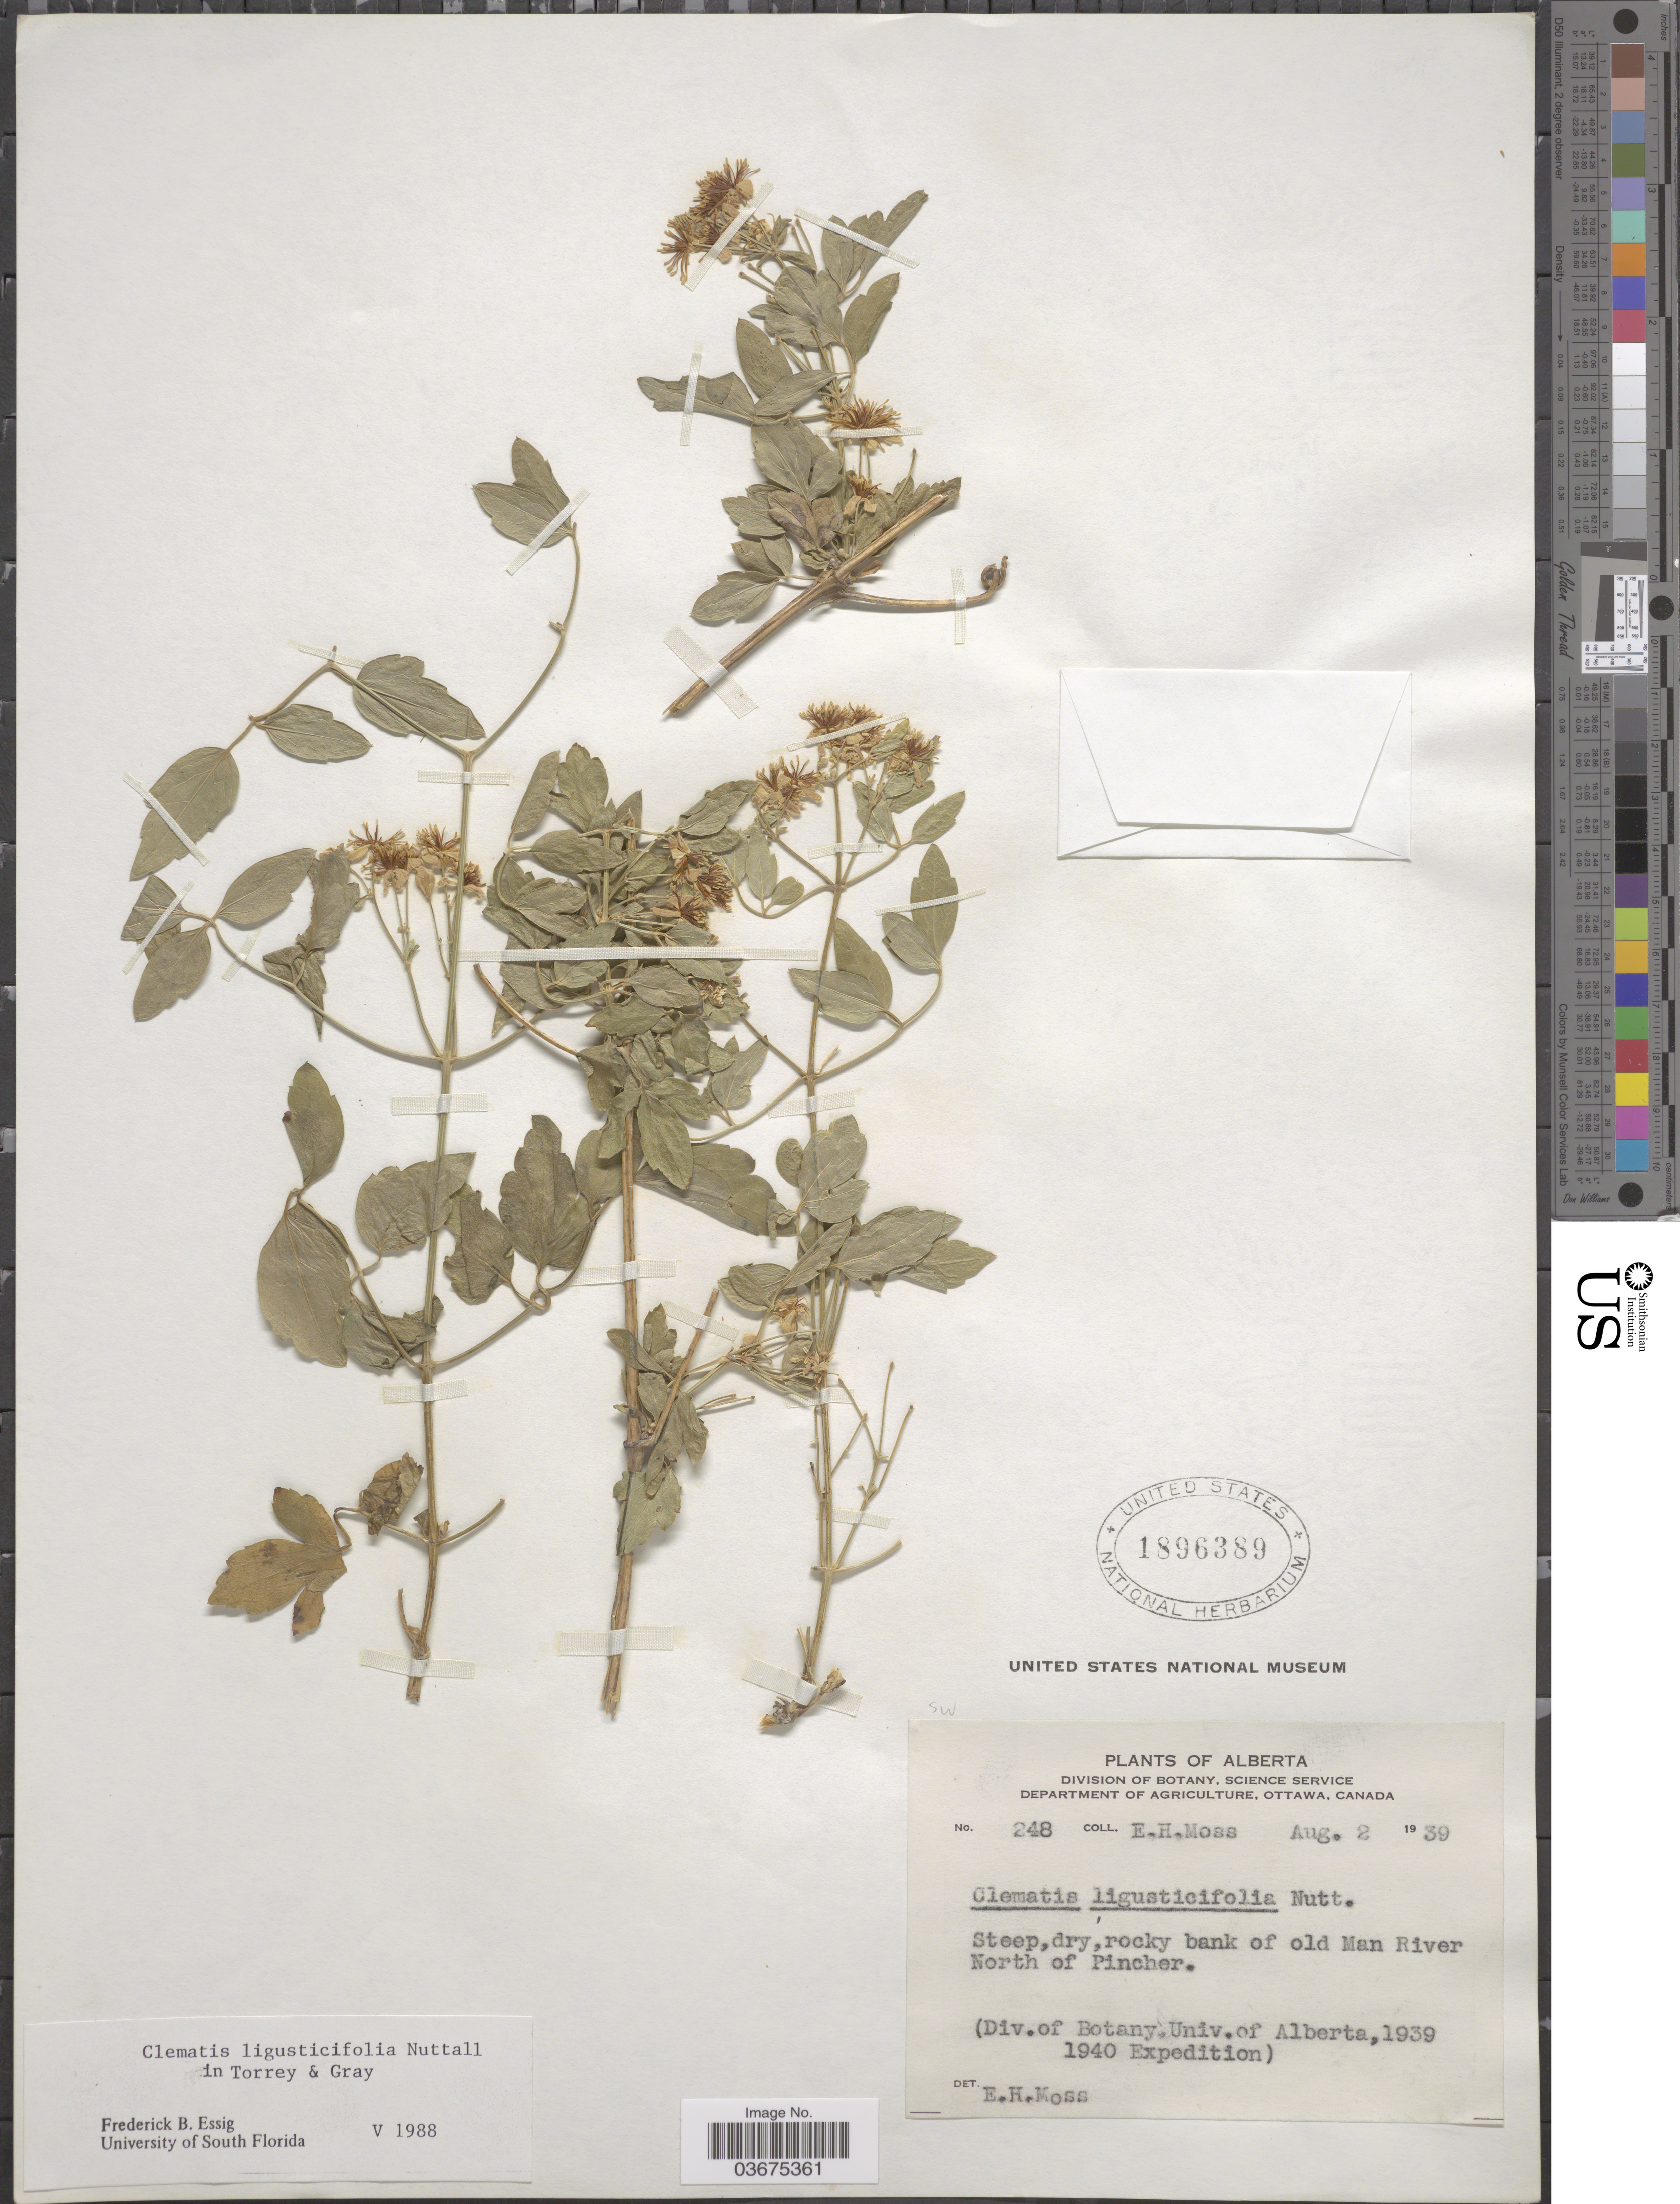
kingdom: Plantae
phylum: Tracheophyta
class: Magnoliopsida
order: Ranunculales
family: Ranunculaceae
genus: Clematis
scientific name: Clematis ligusticifolia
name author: Nutt.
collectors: E. Moss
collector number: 248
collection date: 1939-08-02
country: Canada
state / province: Alberta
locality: Rocky bank of Old Man River. North of Pincher.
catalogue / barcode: US 1896389